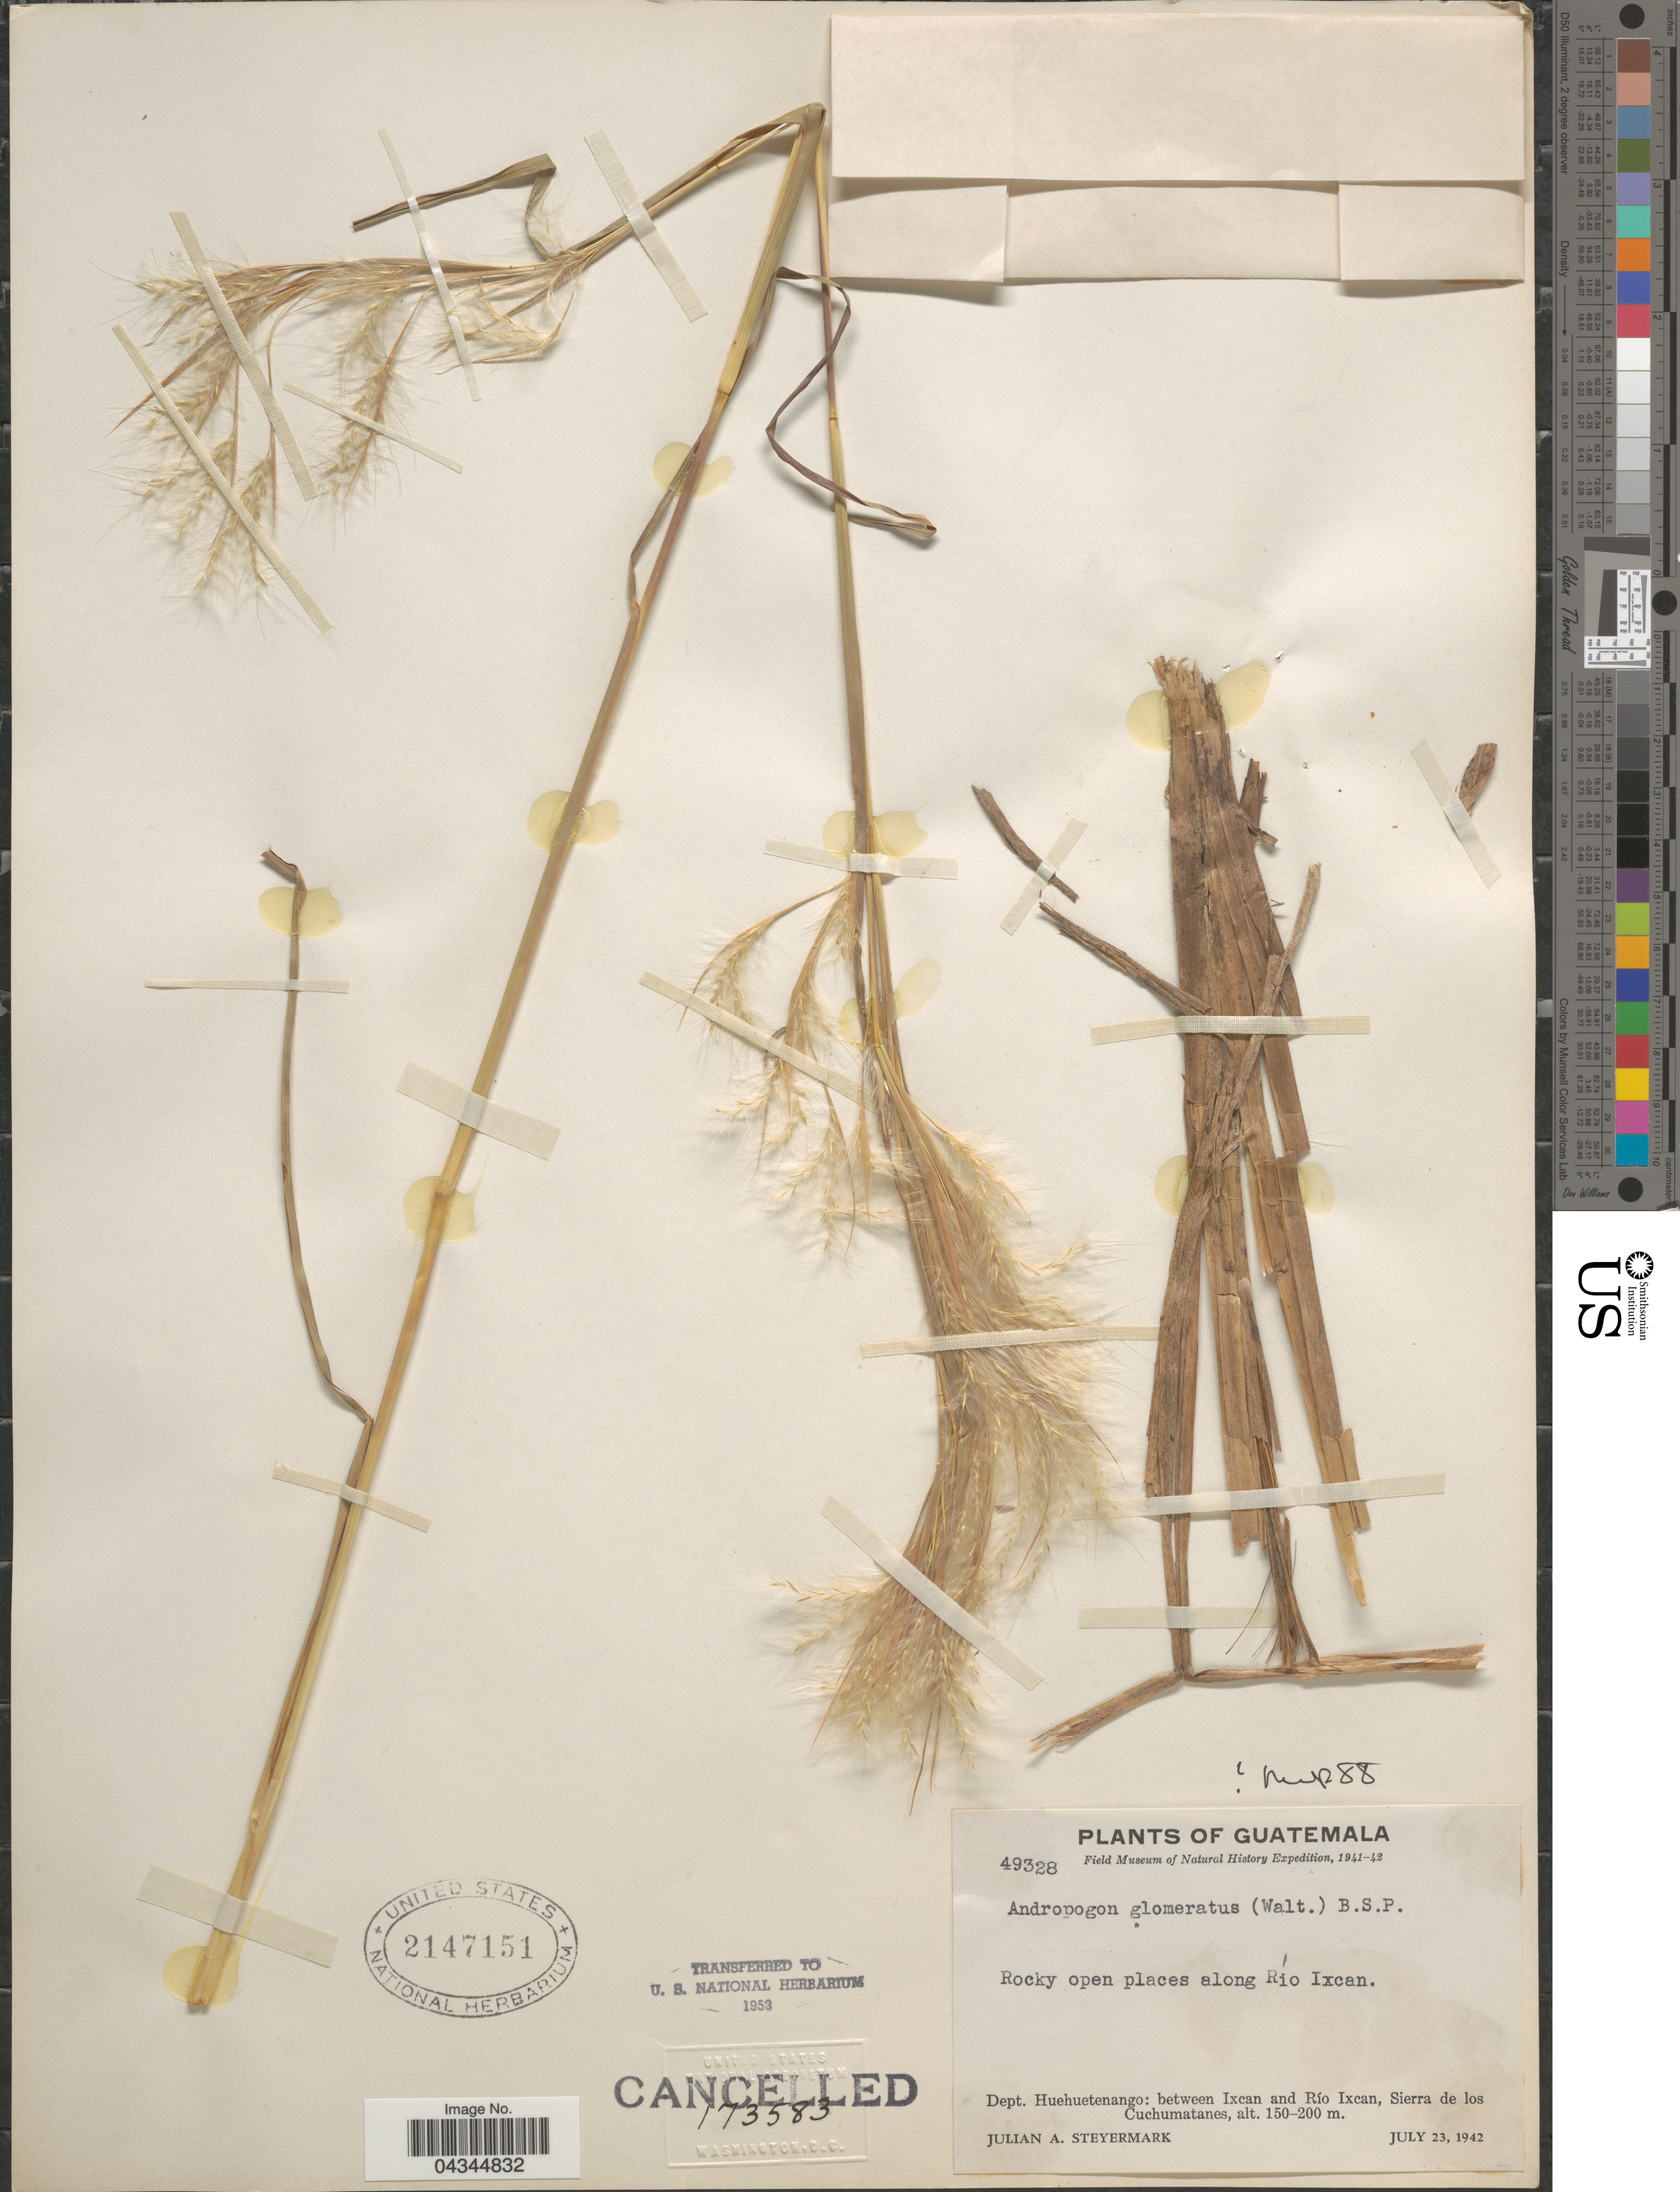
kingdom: Plantae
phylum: Tracheophyta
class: Liliopsida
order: Poales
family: Poaceae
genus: Andropogon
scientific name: Andropogon glomeratus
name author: (Walter) Britton et al.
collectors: J. Steyermark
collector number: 49328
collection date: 1942-07-23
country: Guatemala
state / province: Huehuetenango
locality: Field Museum of Natural History Expedition, 1941-42. Rocky open places along Río Ixcan. Dept. Huehuetenango: between Ixcan and Río Ixcan, Sierra de los Cuchumatanes.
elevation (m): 150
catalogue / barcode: US 2147151